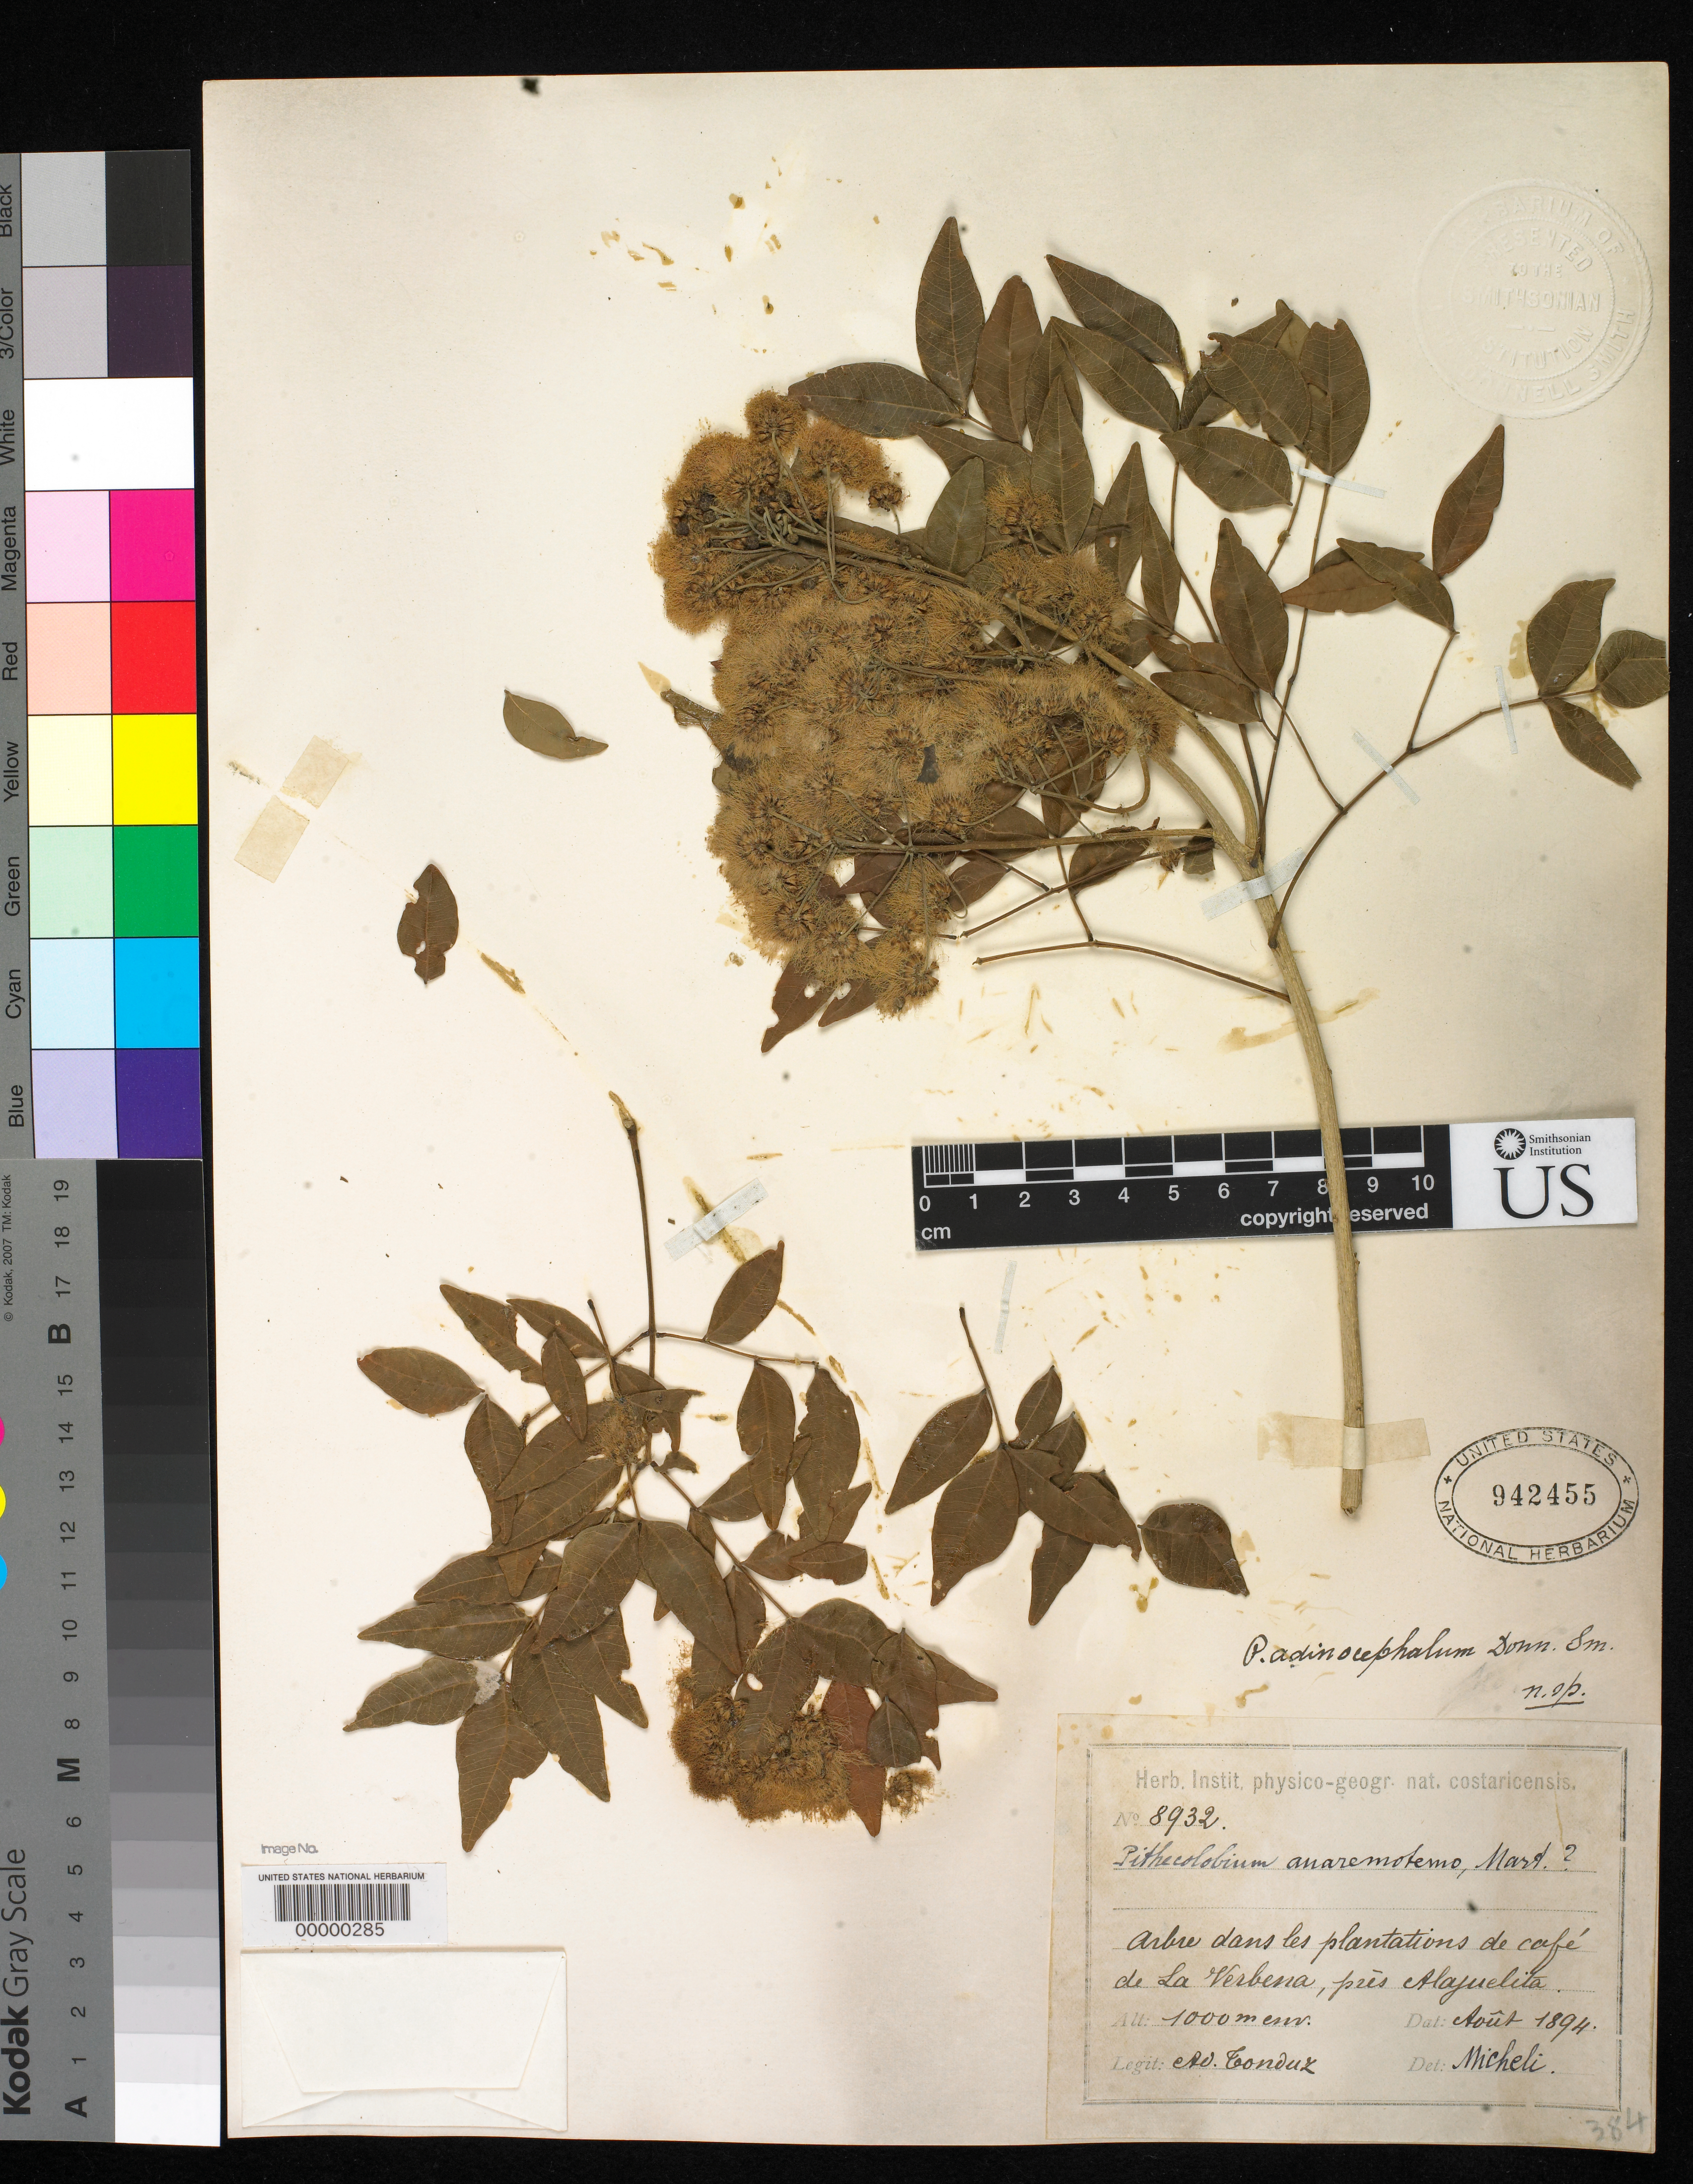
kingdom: Plantae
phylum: Tracheophyta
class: Magnoliopsida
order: Fabales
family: Fabaceae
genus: Pithecellobium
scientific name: Pithecellobium adinocephalum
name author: Donn. Sm.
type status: Syntype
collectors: A. Tonduz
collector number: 8932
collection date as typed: Aug 1894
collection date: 1894-08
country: Costa Rica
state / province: Alajuela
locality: La Verbena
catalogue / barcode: US 942455